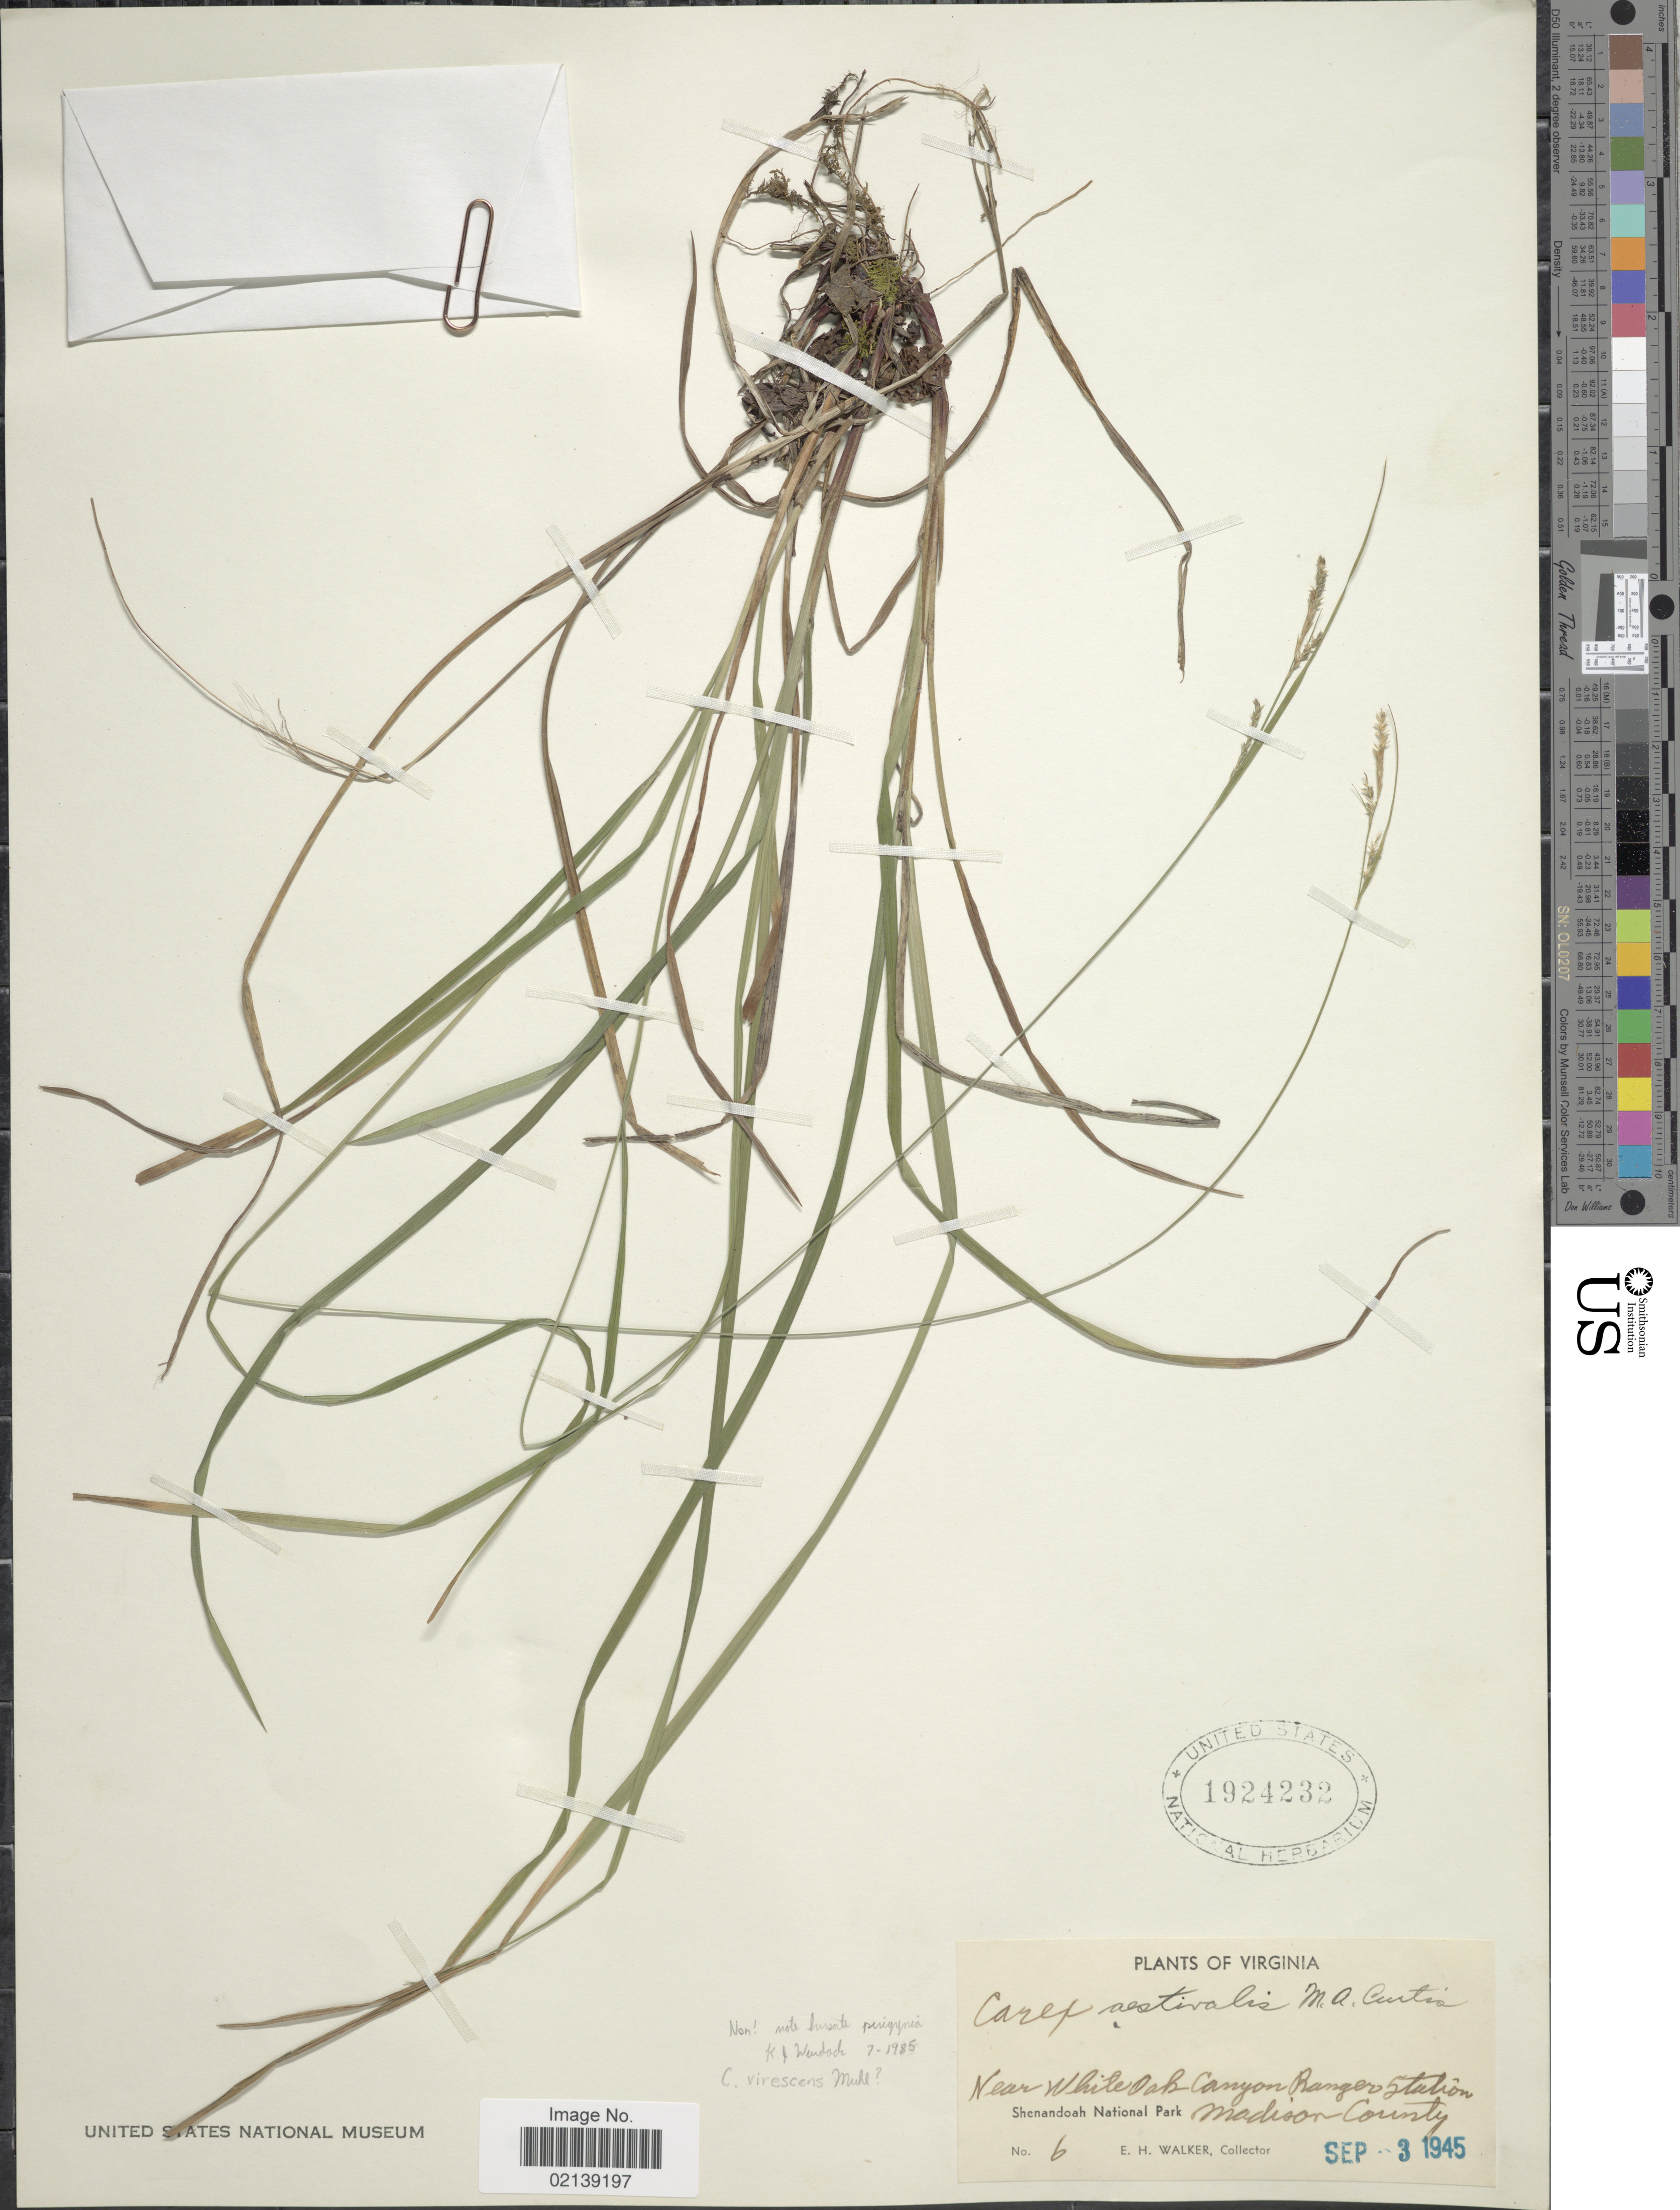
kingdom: Plantae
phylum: Tracheophyta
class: Liliopsida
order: Poales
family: Cyperaceae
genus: Carex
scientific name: Carex virescens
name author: Muhl. ex Willd.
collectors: E. H. Walker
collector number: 6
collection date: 1945-09-03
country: United States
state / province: Virginia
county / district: Madison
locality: Near White Oak Canyon Ranger Station, Shenandoah National Park, Madison County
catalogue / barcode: US 1924232